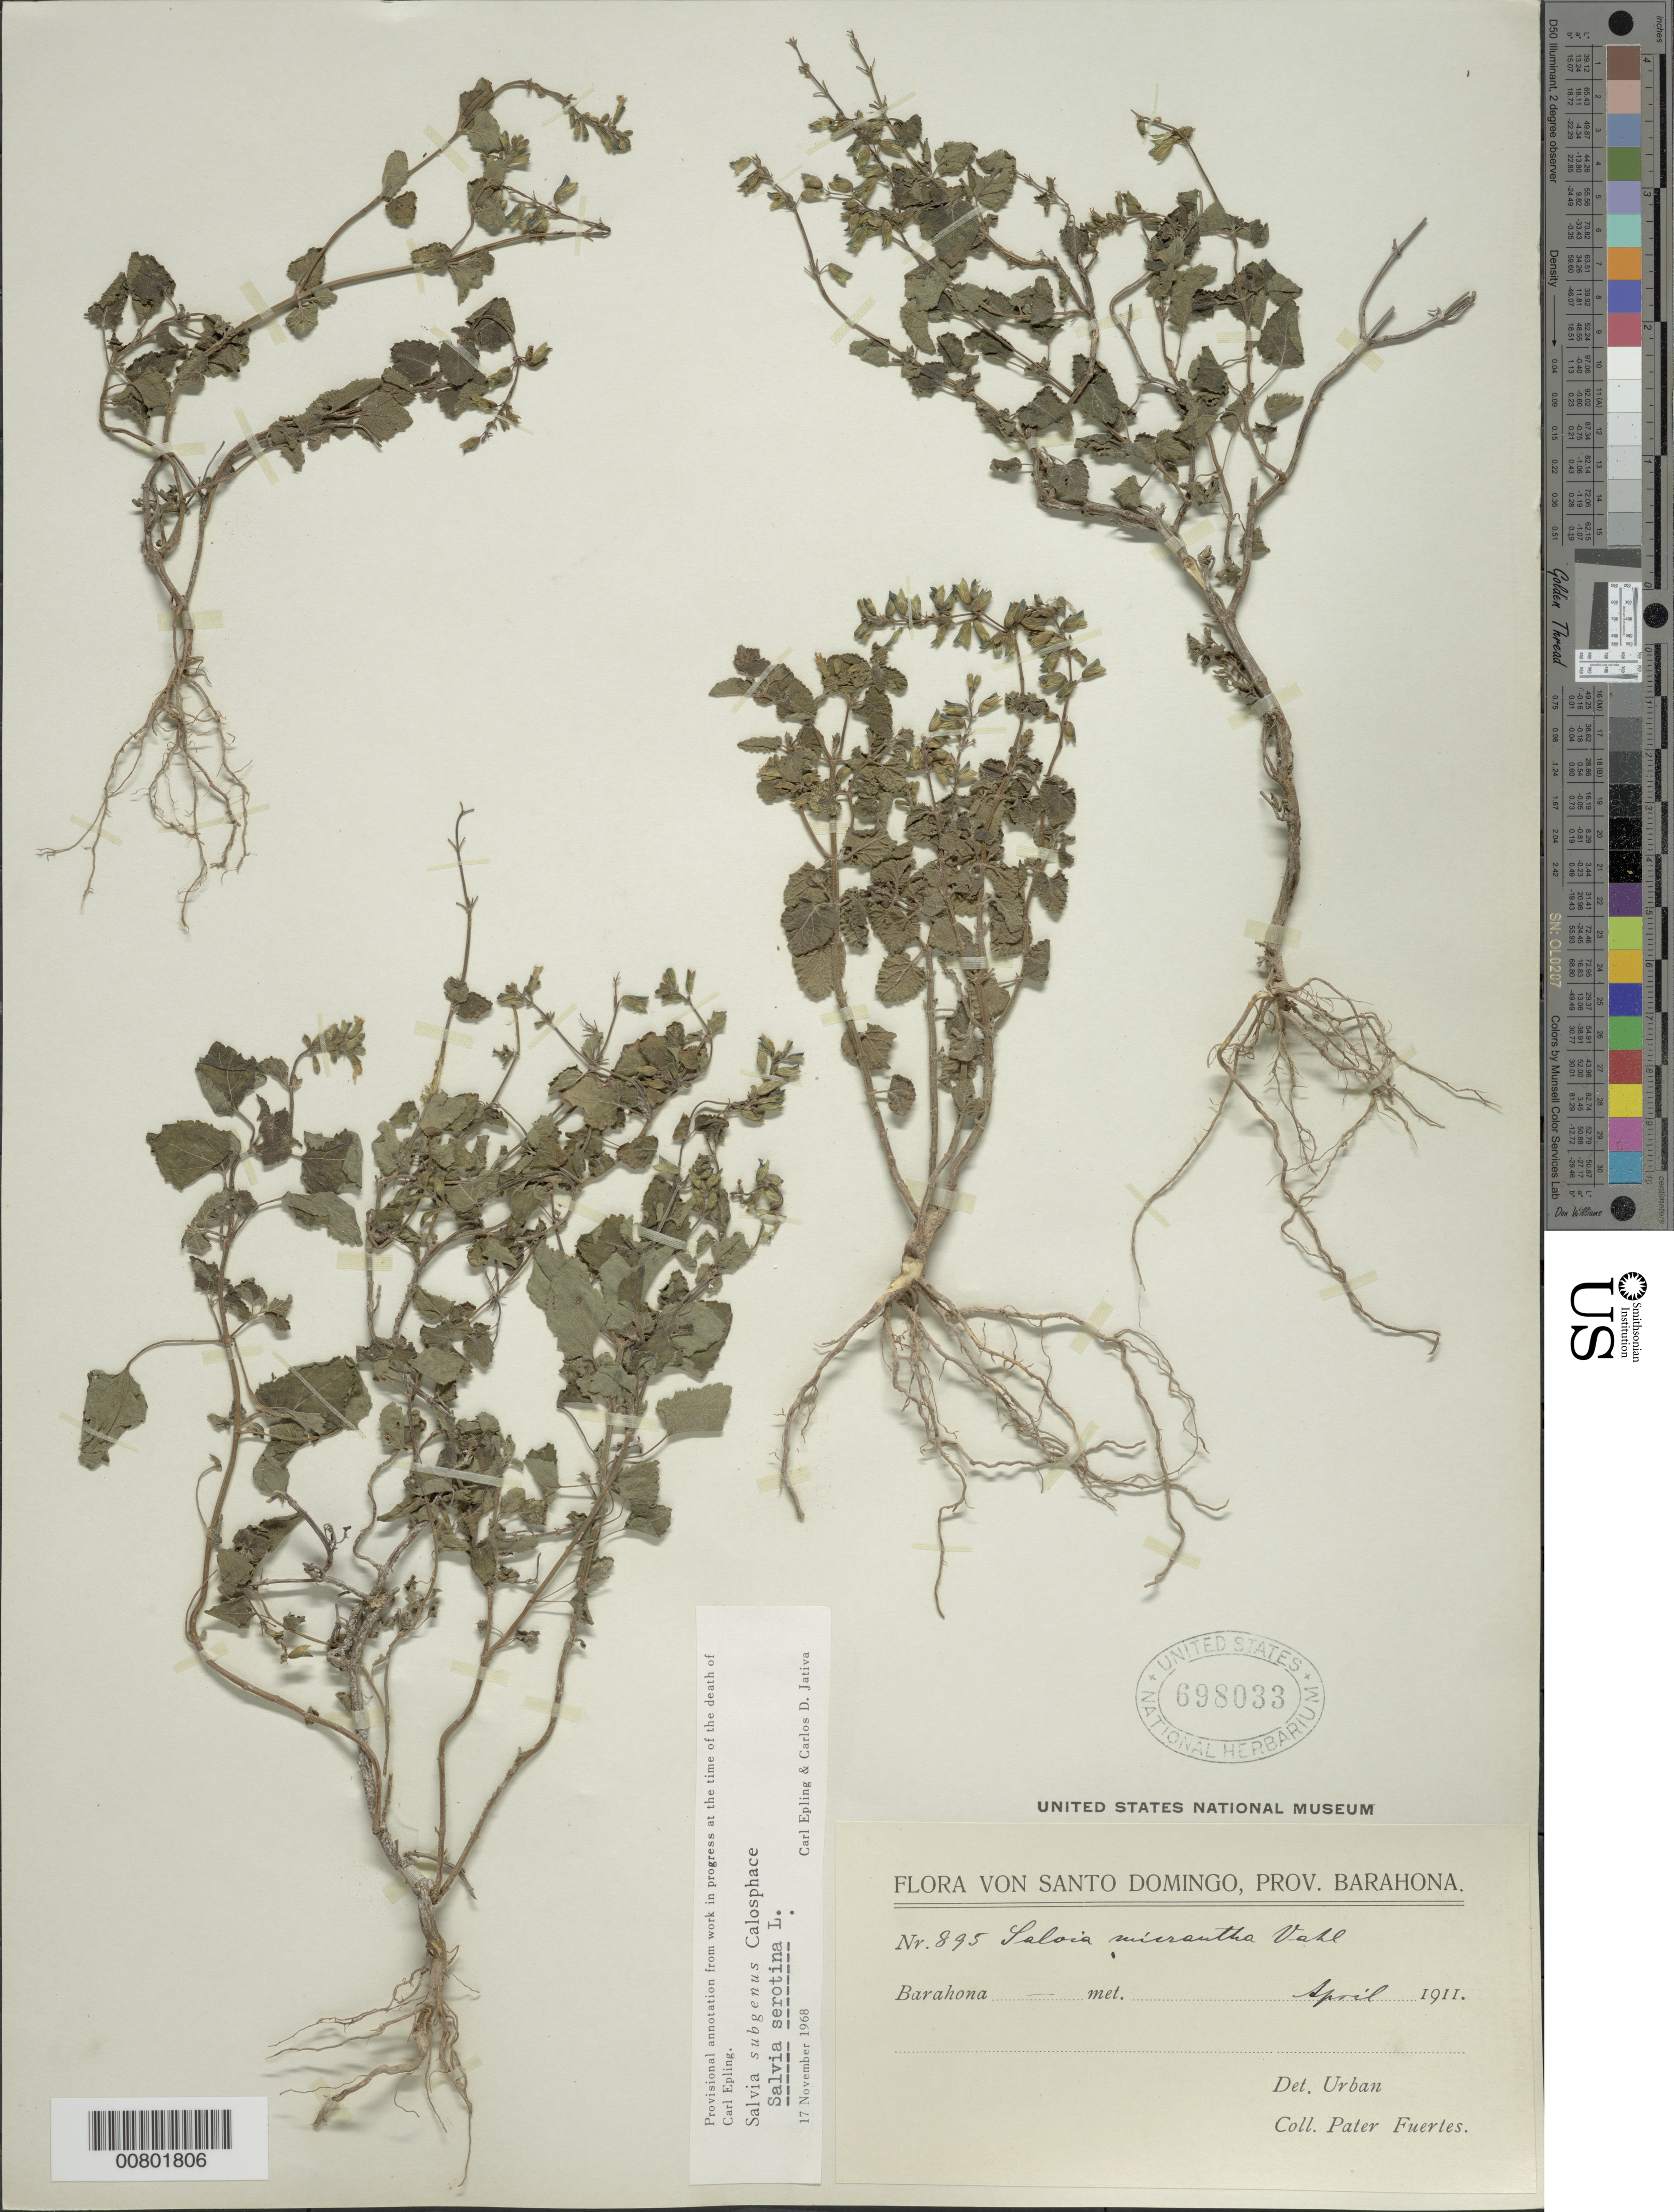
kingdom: Plantae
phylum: Tracheophyta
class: Magnoliopsida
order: Lamiales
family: Lamiaceae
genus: Salvia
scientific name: Salvia serotina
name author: L.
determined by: Epling, C. C.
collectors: M. D. Fuertes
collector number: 895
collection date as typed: Apr 1911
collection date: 1911-04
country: Dominican Republic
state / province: Barahona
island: Hispaniola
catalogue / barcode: US 698033